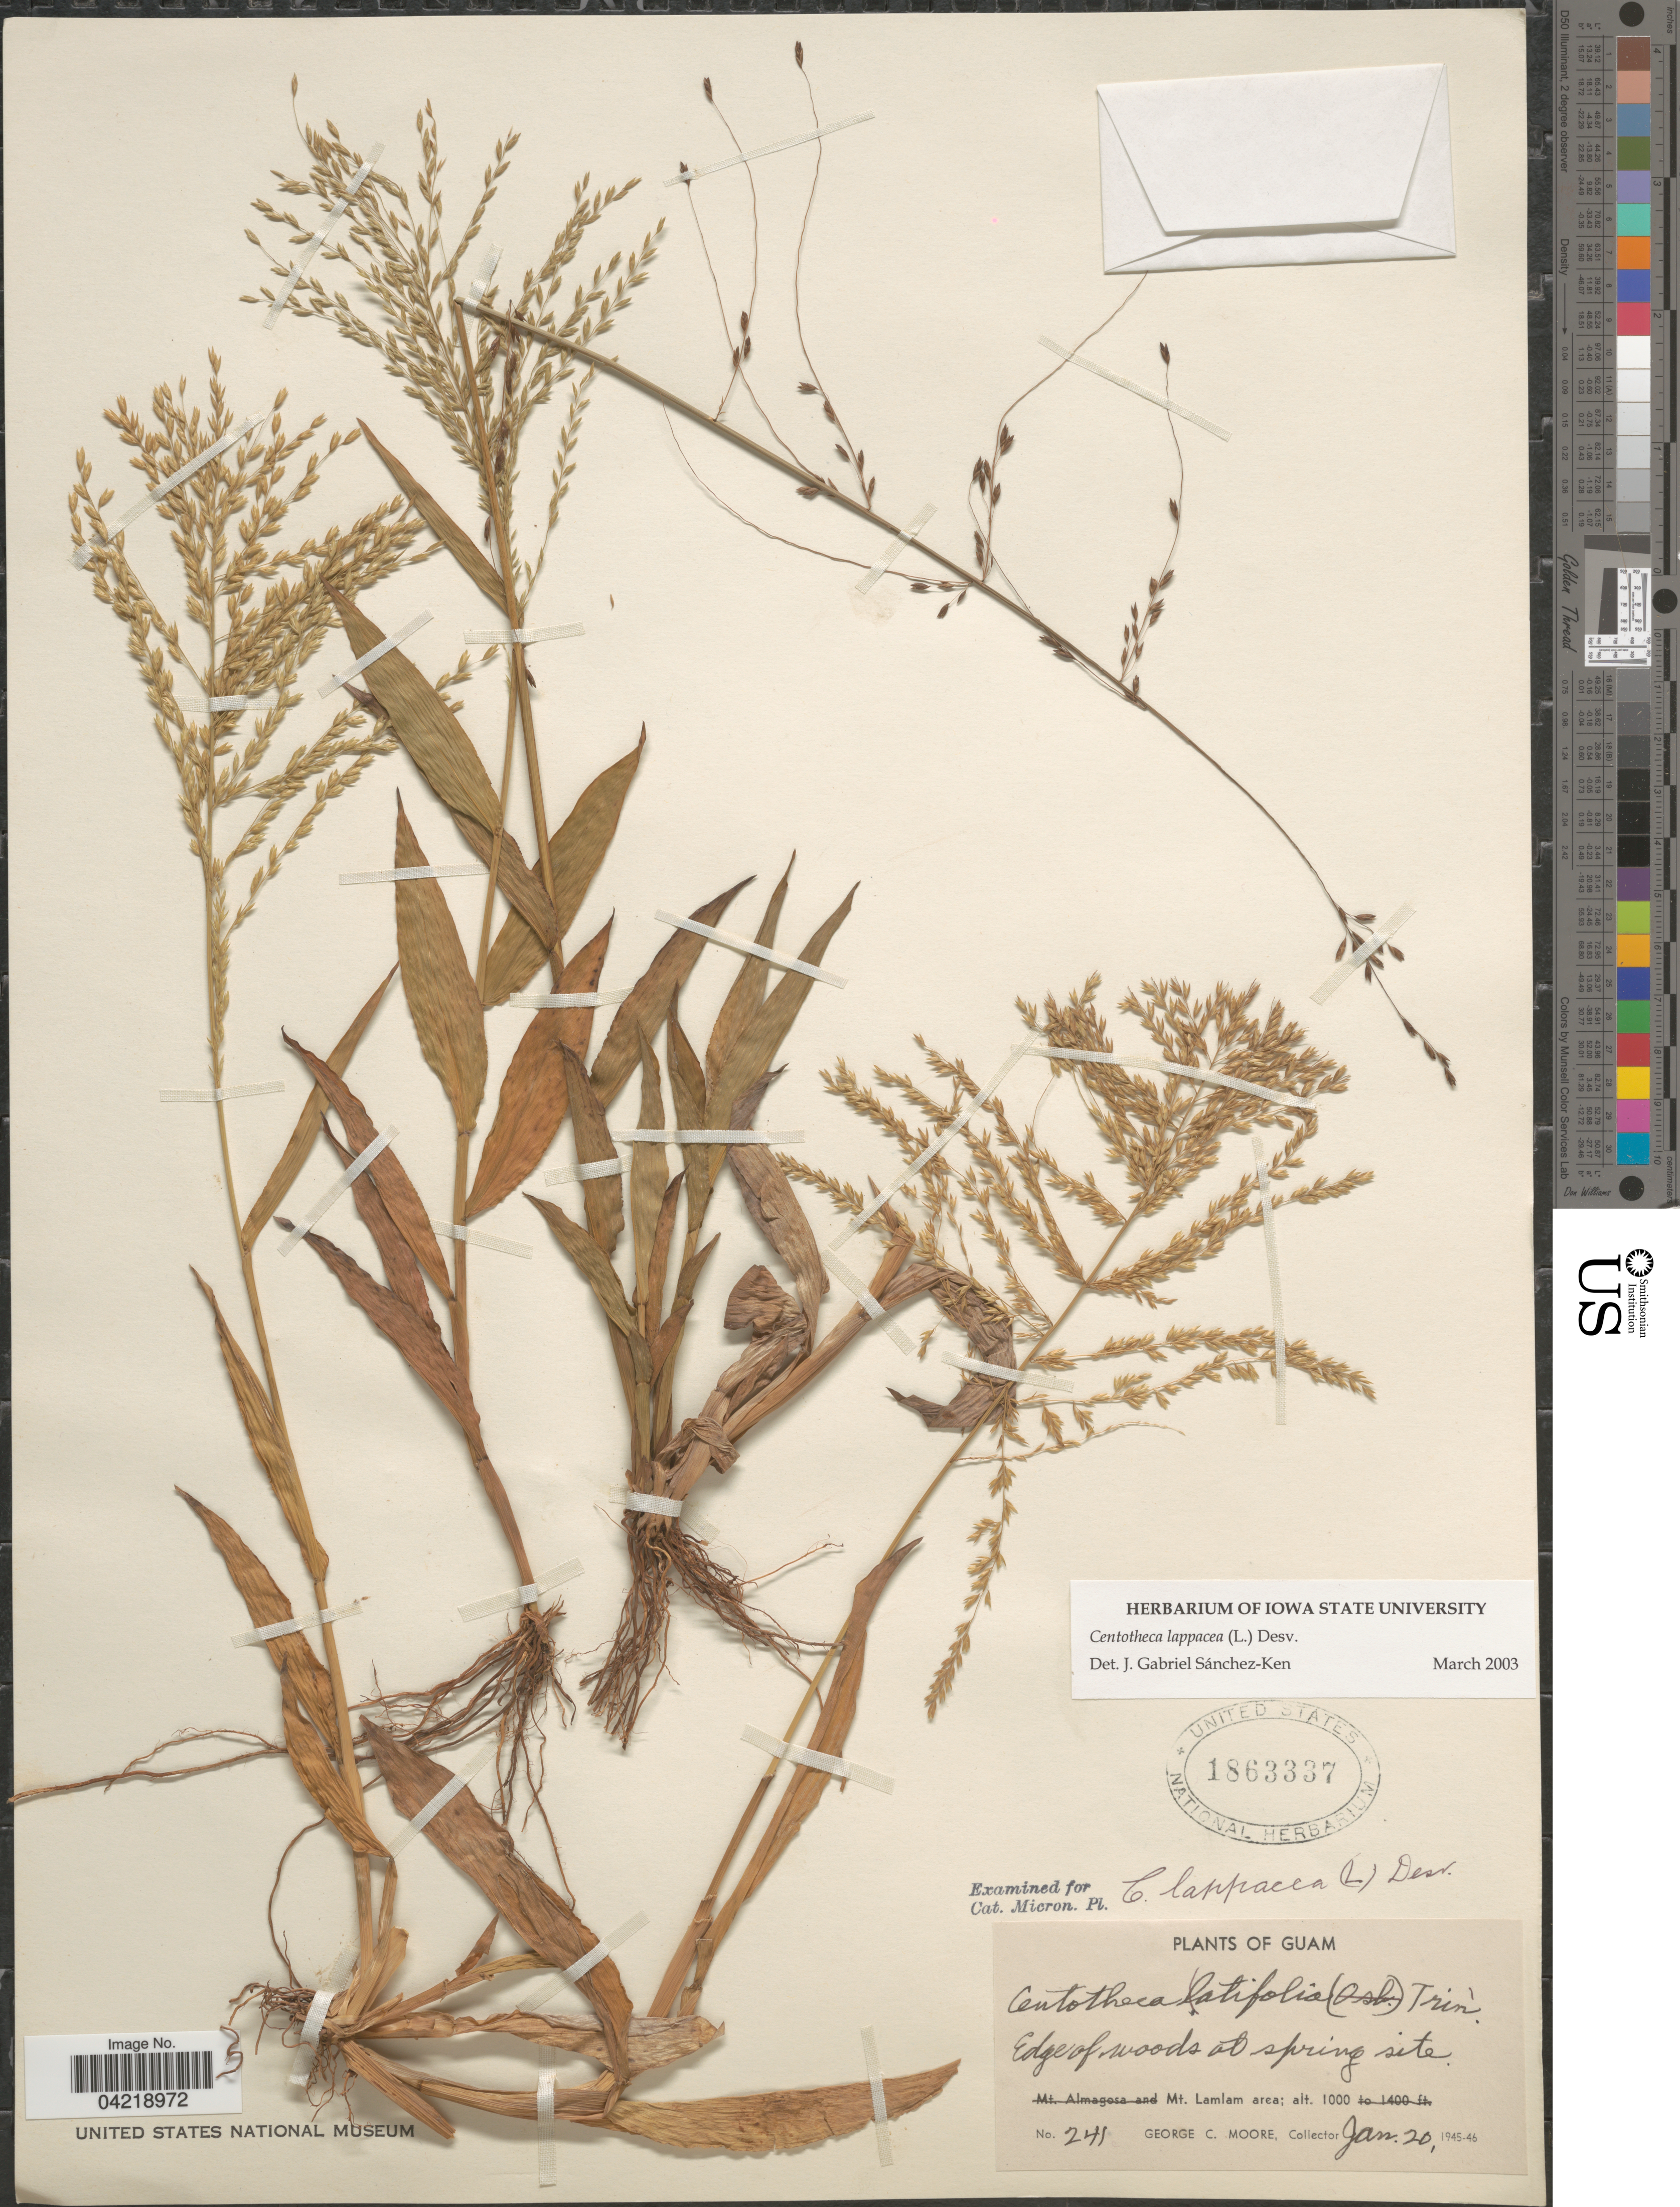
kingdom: Plantae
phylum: Tracheophyta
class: Liliopsida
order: Poales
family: Poaceae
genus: Centotheca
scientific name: Centotheca lappacea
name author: (L.) Desv.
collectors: G. C. Moore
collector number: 241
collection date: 1945-01-20/1946-01-20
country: Guam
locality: Edge woods at spring site. Mt. Lamlam area.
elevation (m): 305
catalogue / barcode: US 1863337